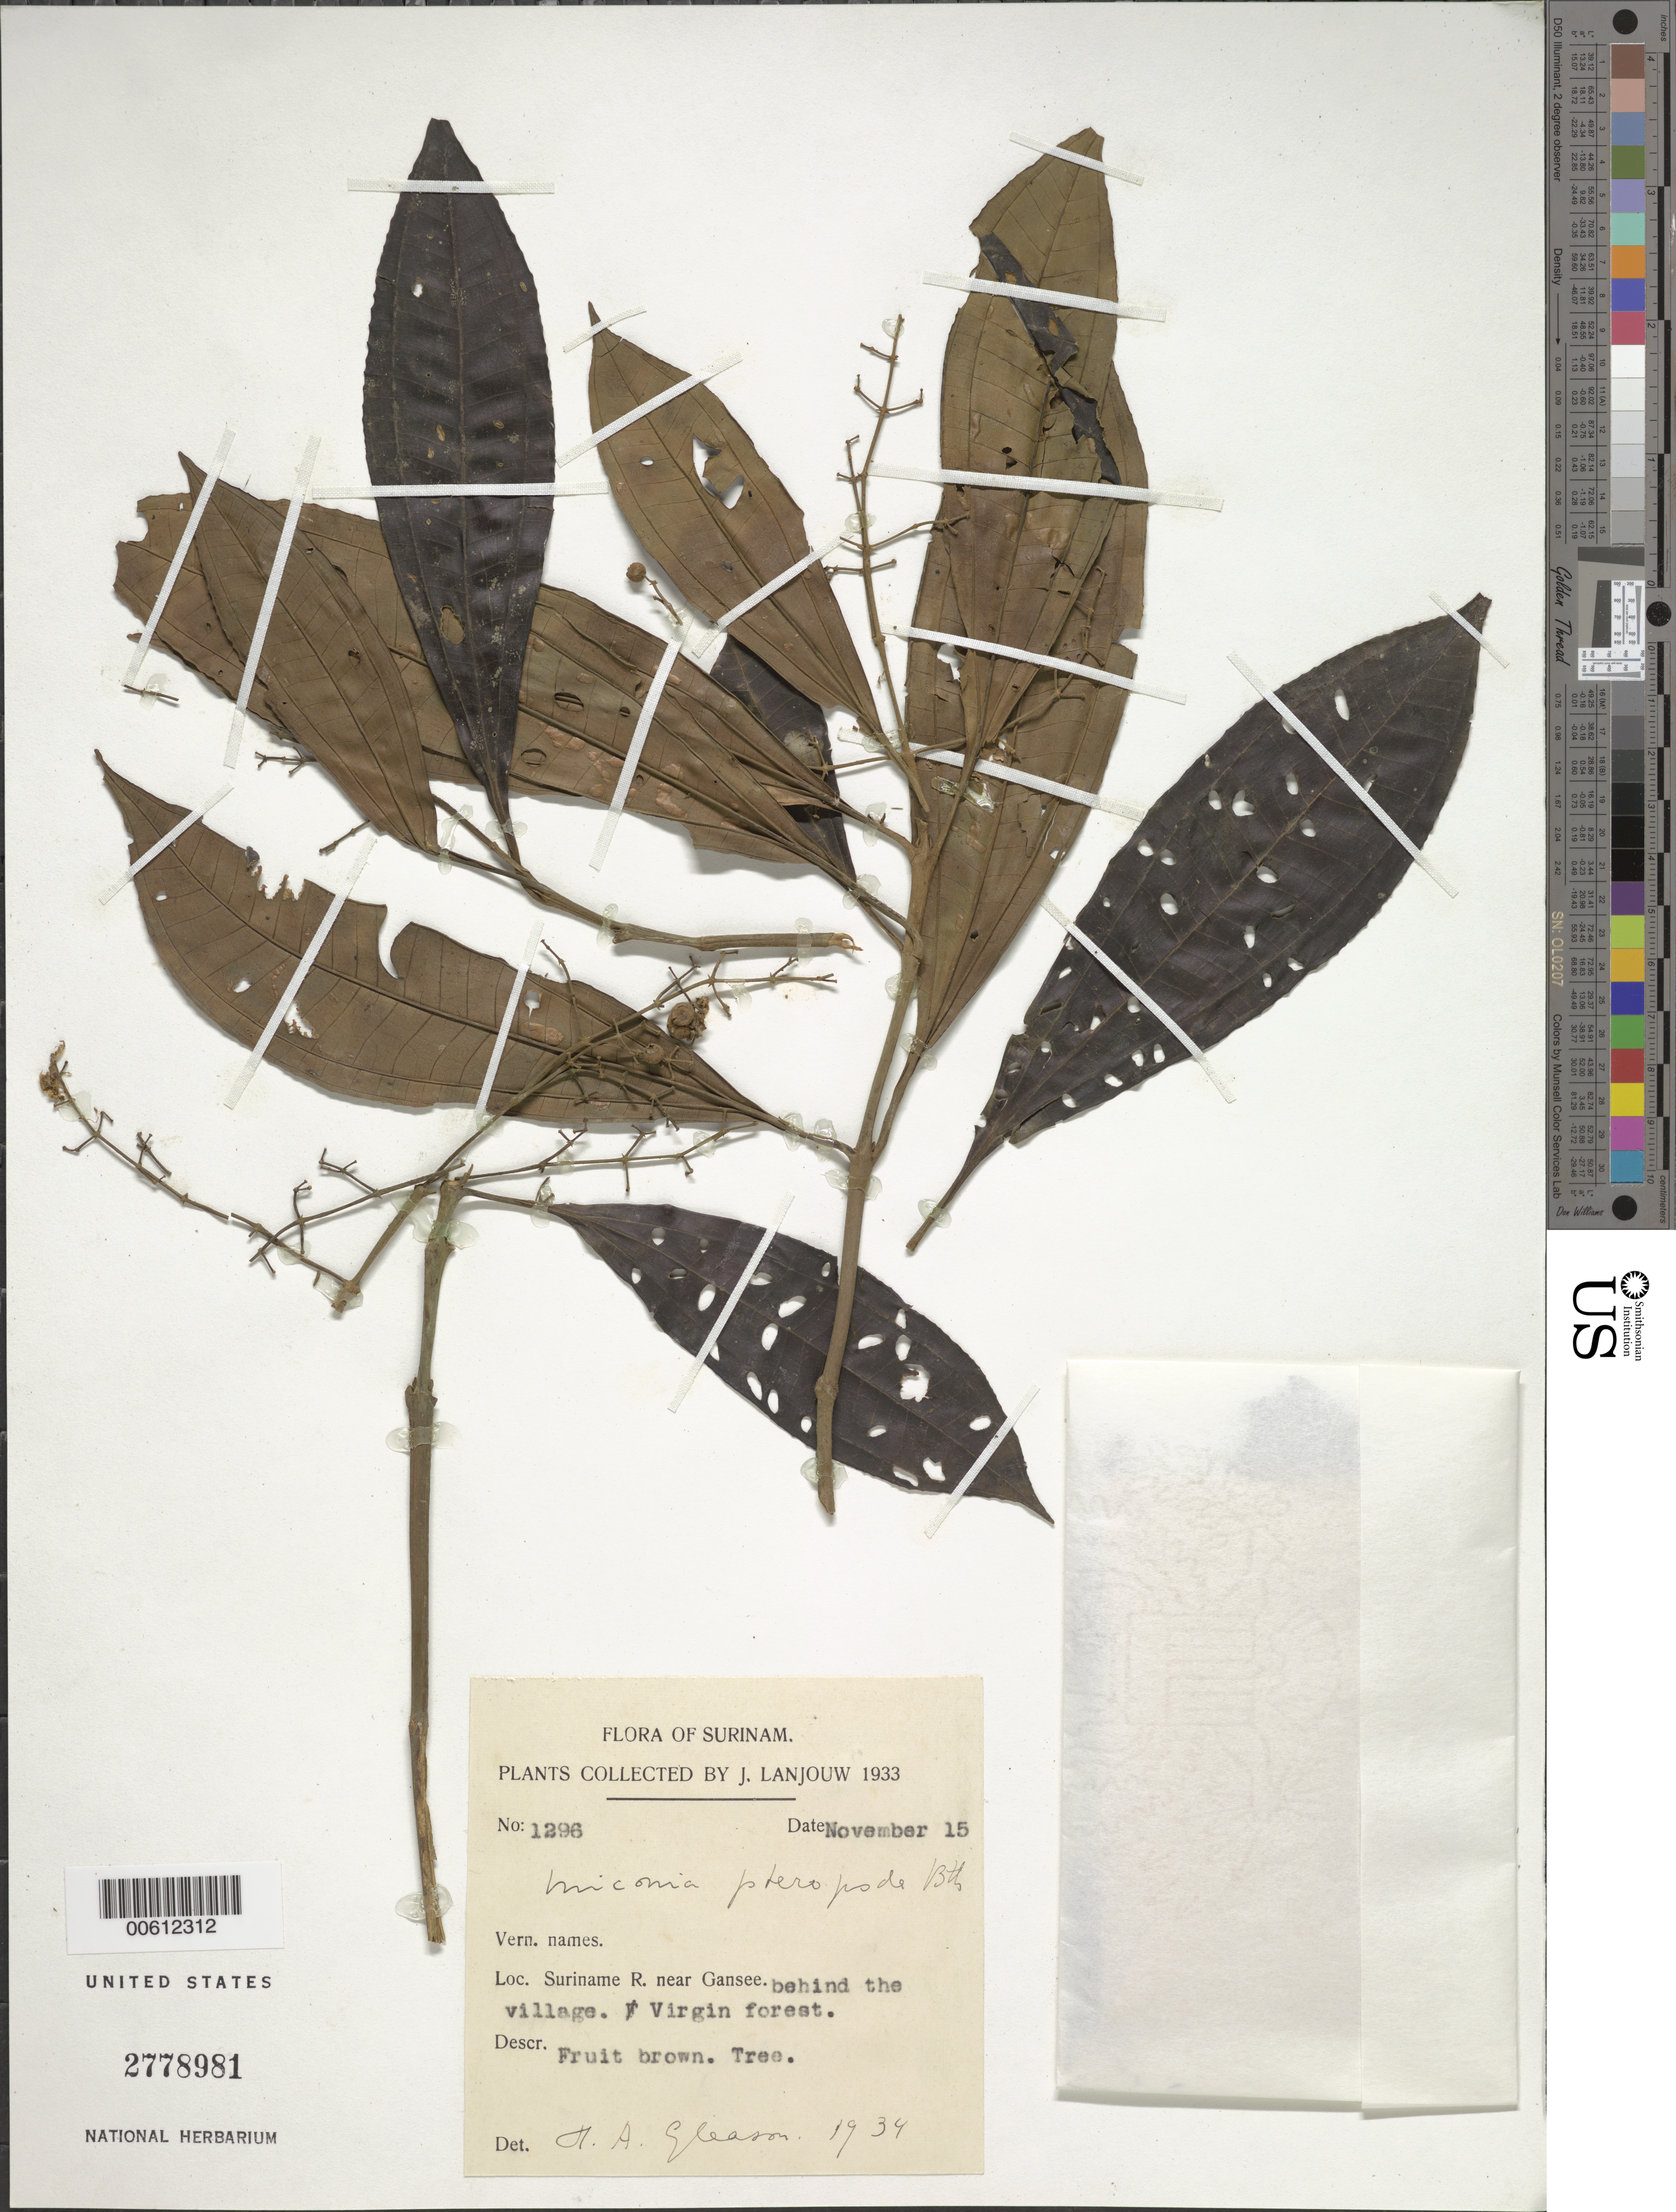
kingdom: Plantae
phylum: Tracheophyta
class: Magnoliopsida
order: Myrtales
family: Melastomataceae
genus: Miconia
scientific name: Miconia splendens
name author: (Sw.) Griseb.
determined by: Gleason, H. A.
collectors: J. Lanjouw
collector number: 1296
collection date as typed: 15-Nov-33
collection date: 1933-11-15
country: Suriname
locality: Gansee, near; Suriname R., behind the village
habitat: Virgin forest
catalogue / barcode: US 2778981